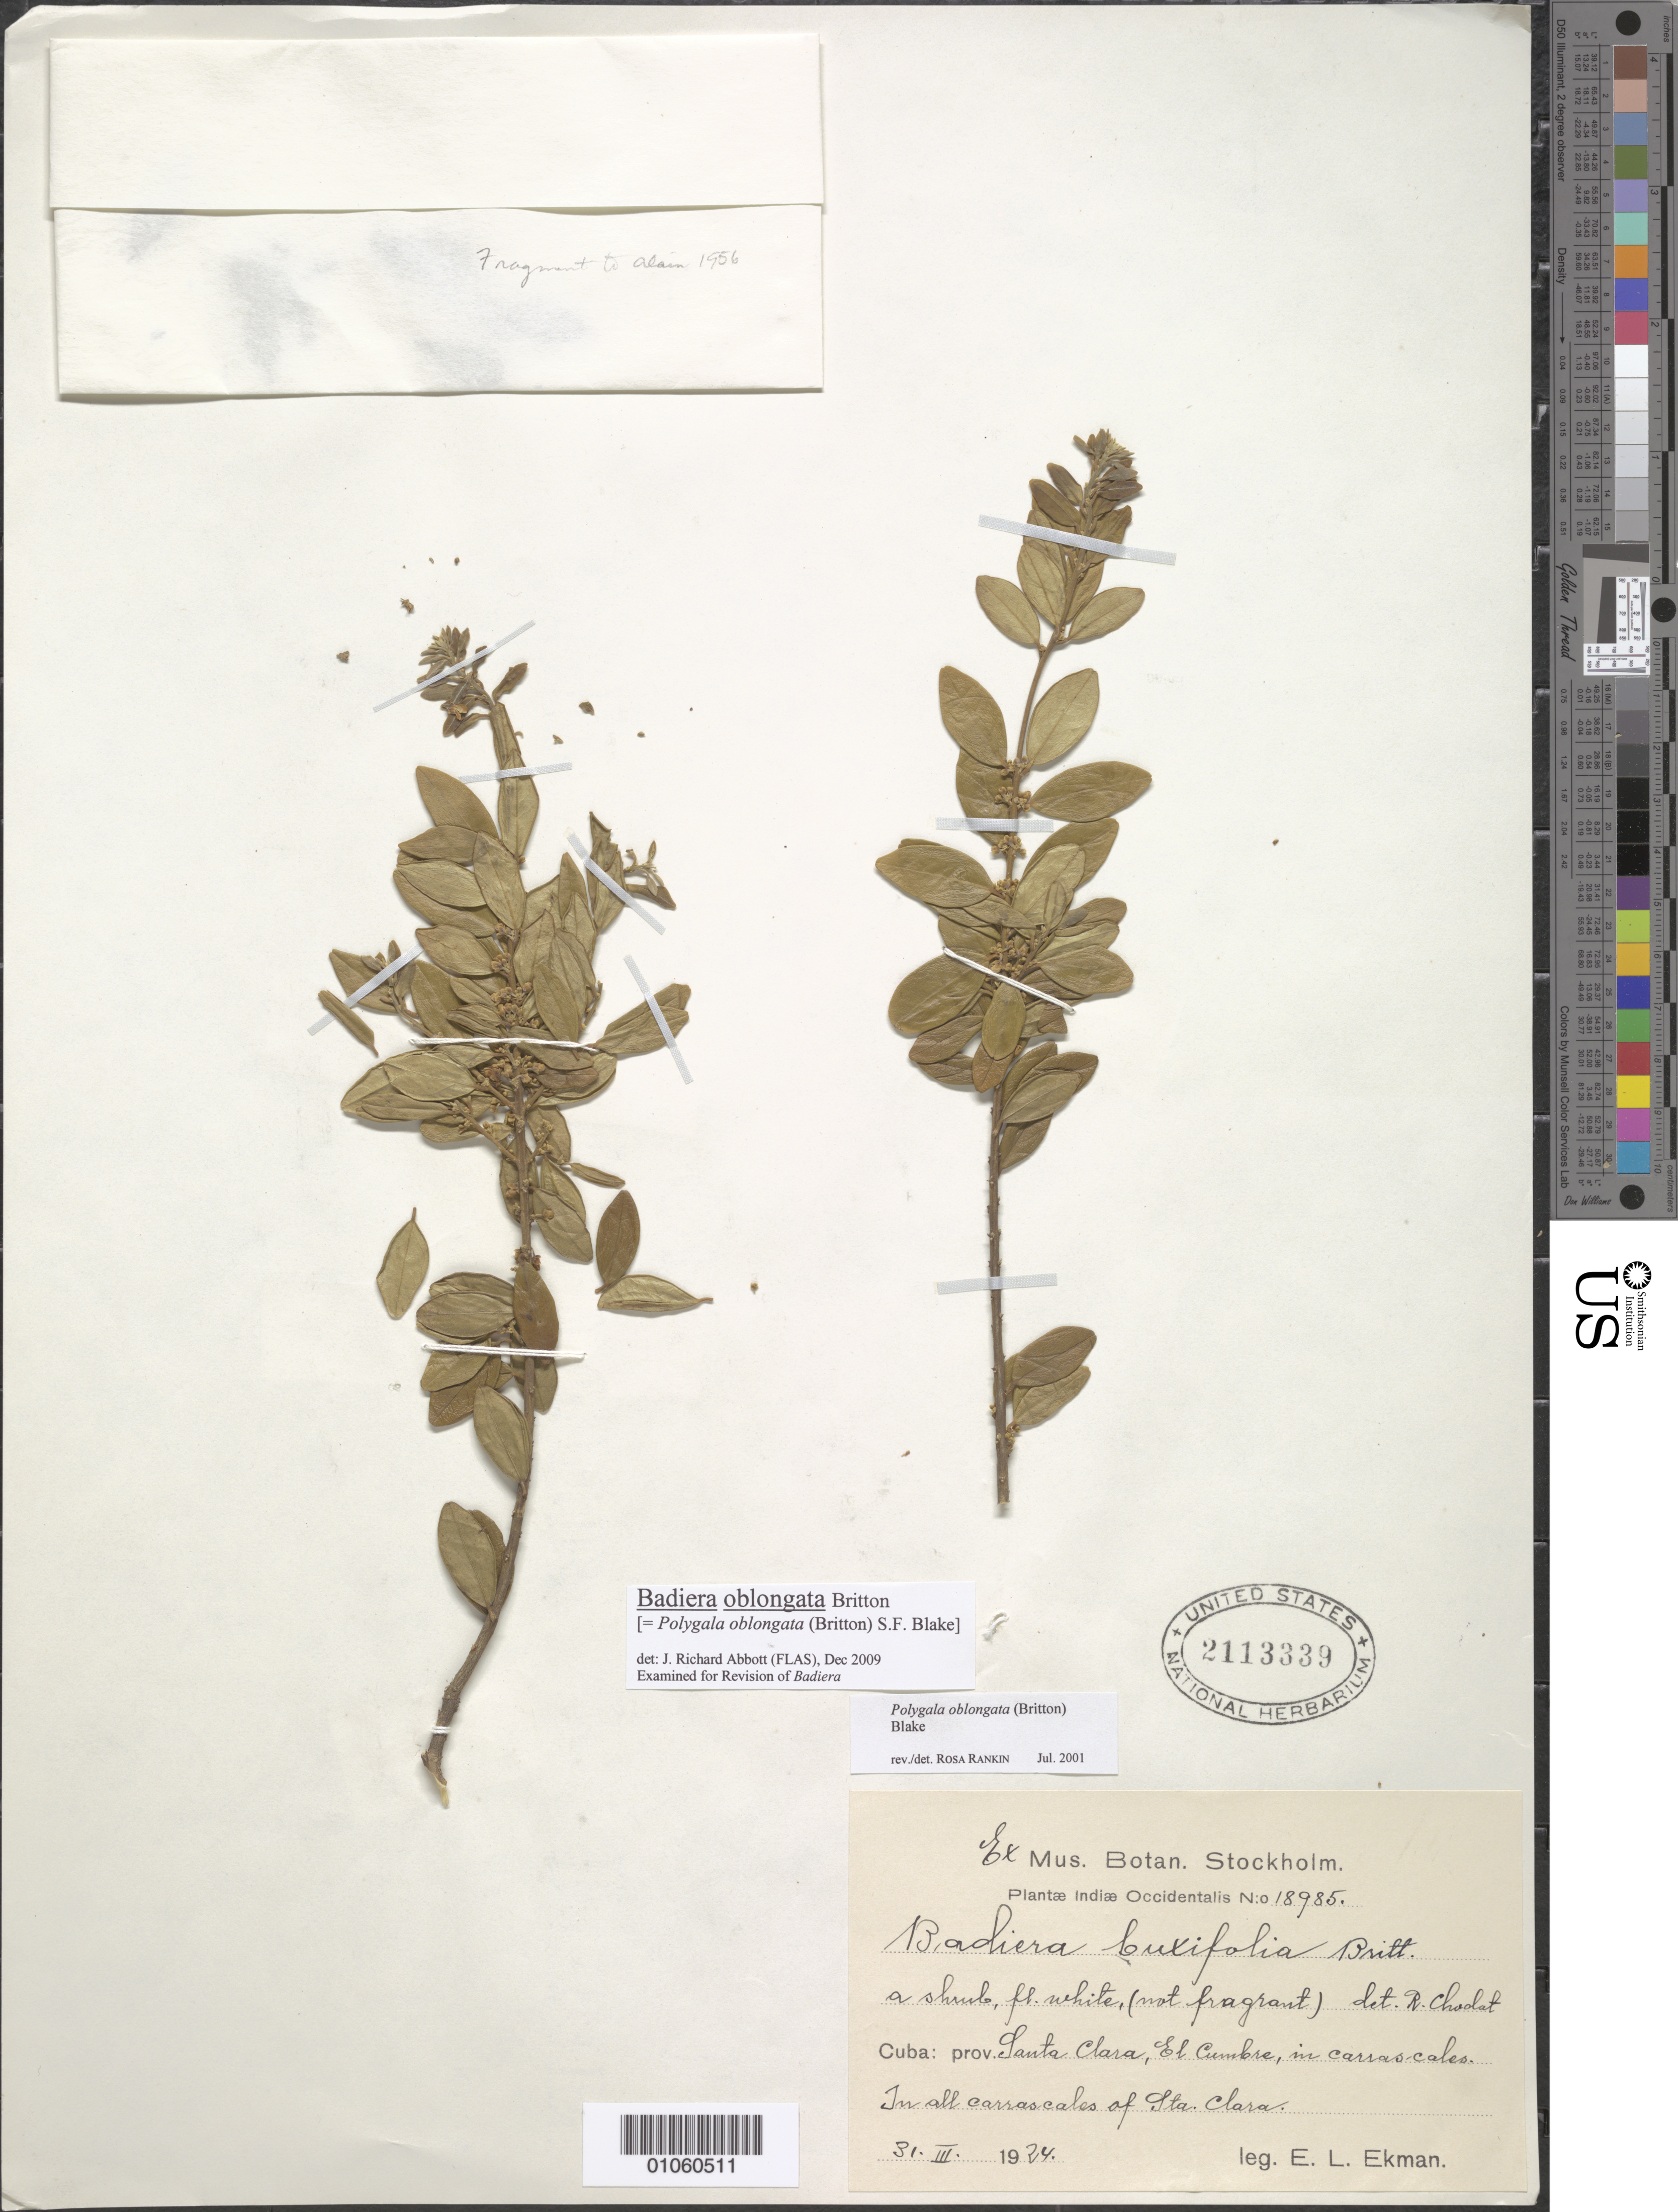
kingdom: Plantae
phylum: Tracheophyta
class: Magnoliopsida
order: Fabales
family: Polygalaceae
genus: Badiera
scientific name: Badiera oblongata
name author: Britton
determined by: Abbott, J. R., (FLAS)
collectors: E. L. Ekman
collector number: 18985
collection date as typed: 31 Mar 1924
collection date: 1924-03-31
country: Cuba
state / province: Santa Clara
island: Cuba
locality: El Cumbre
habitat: In all carascales of Santa Clara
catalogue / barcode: US 2113339